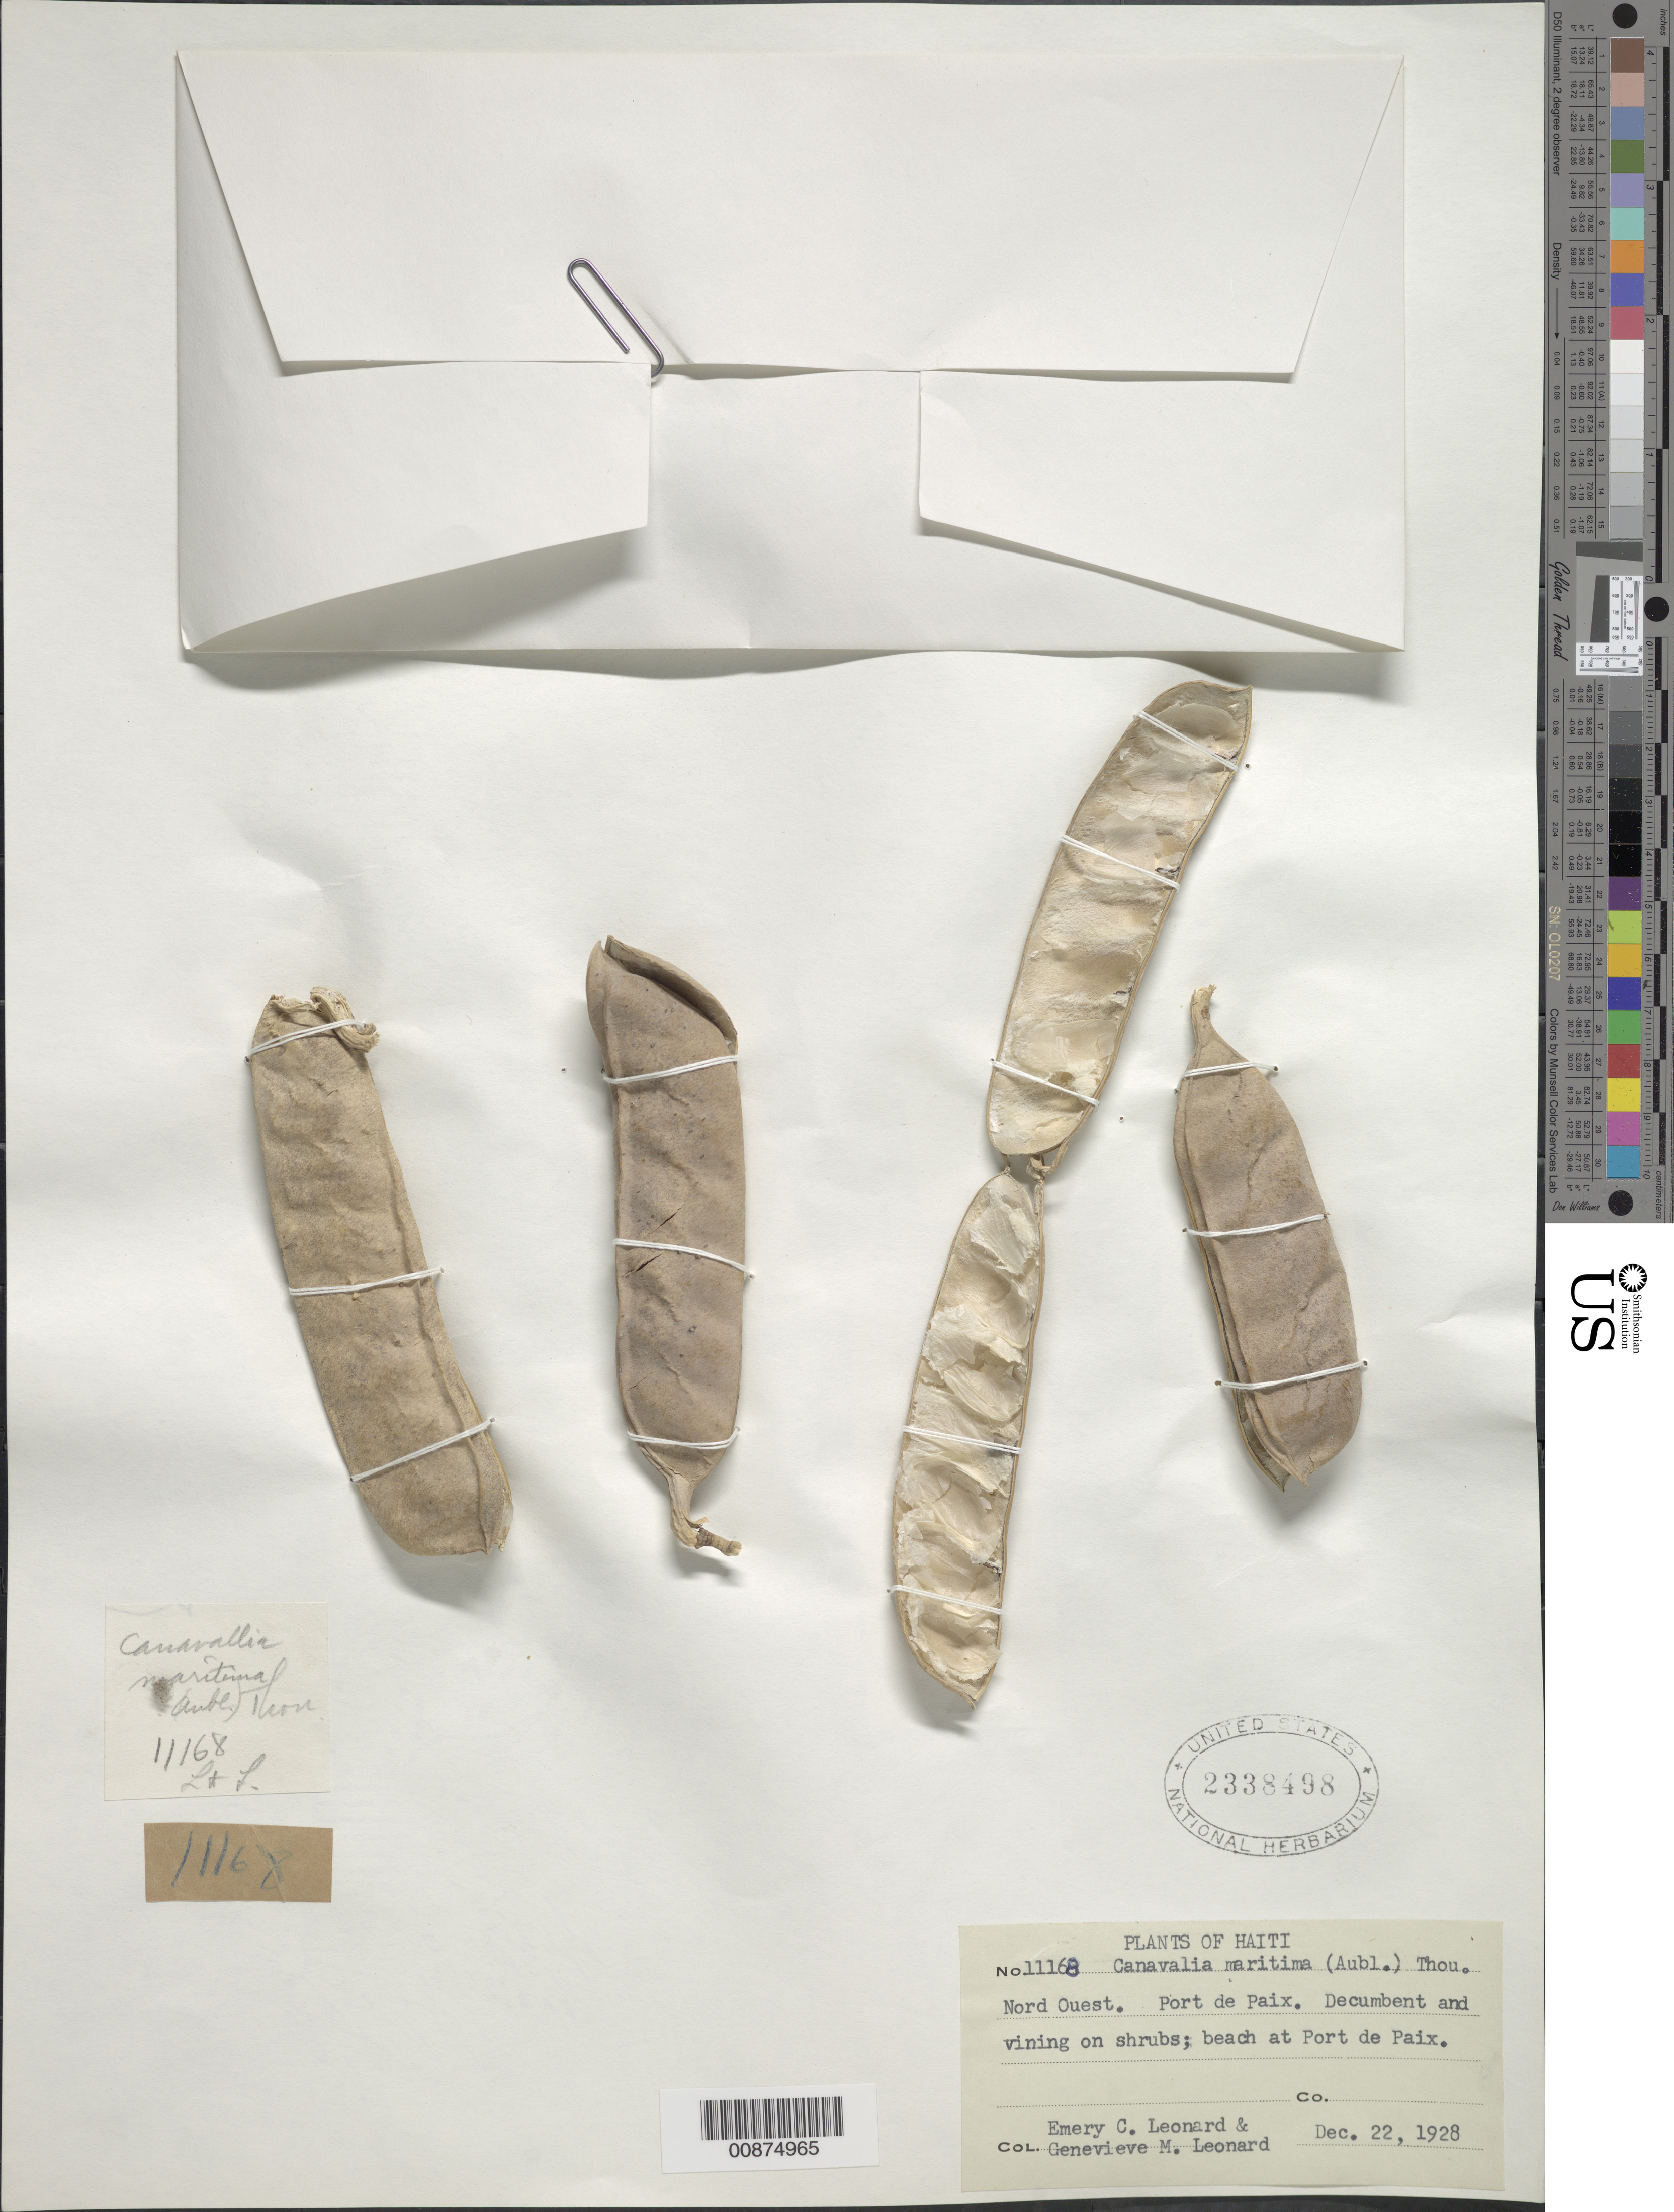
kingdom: Plantae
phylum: Tracheophyta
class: Magnoliopsida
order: Fabales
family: Fabaceae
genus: Canavalia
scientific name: Canavalia rosea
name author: (Sw.) DC.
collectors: E. C. Leonard & G. M. Leonard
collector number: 11168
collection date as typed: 22 Dec 1928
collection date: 1928-12-22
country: Haiti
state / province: Nord-Ouest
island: Hispaniola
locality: At Port de Paix.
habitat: Decumbent and vining on shrubs; beach.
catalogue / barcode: US 2338498